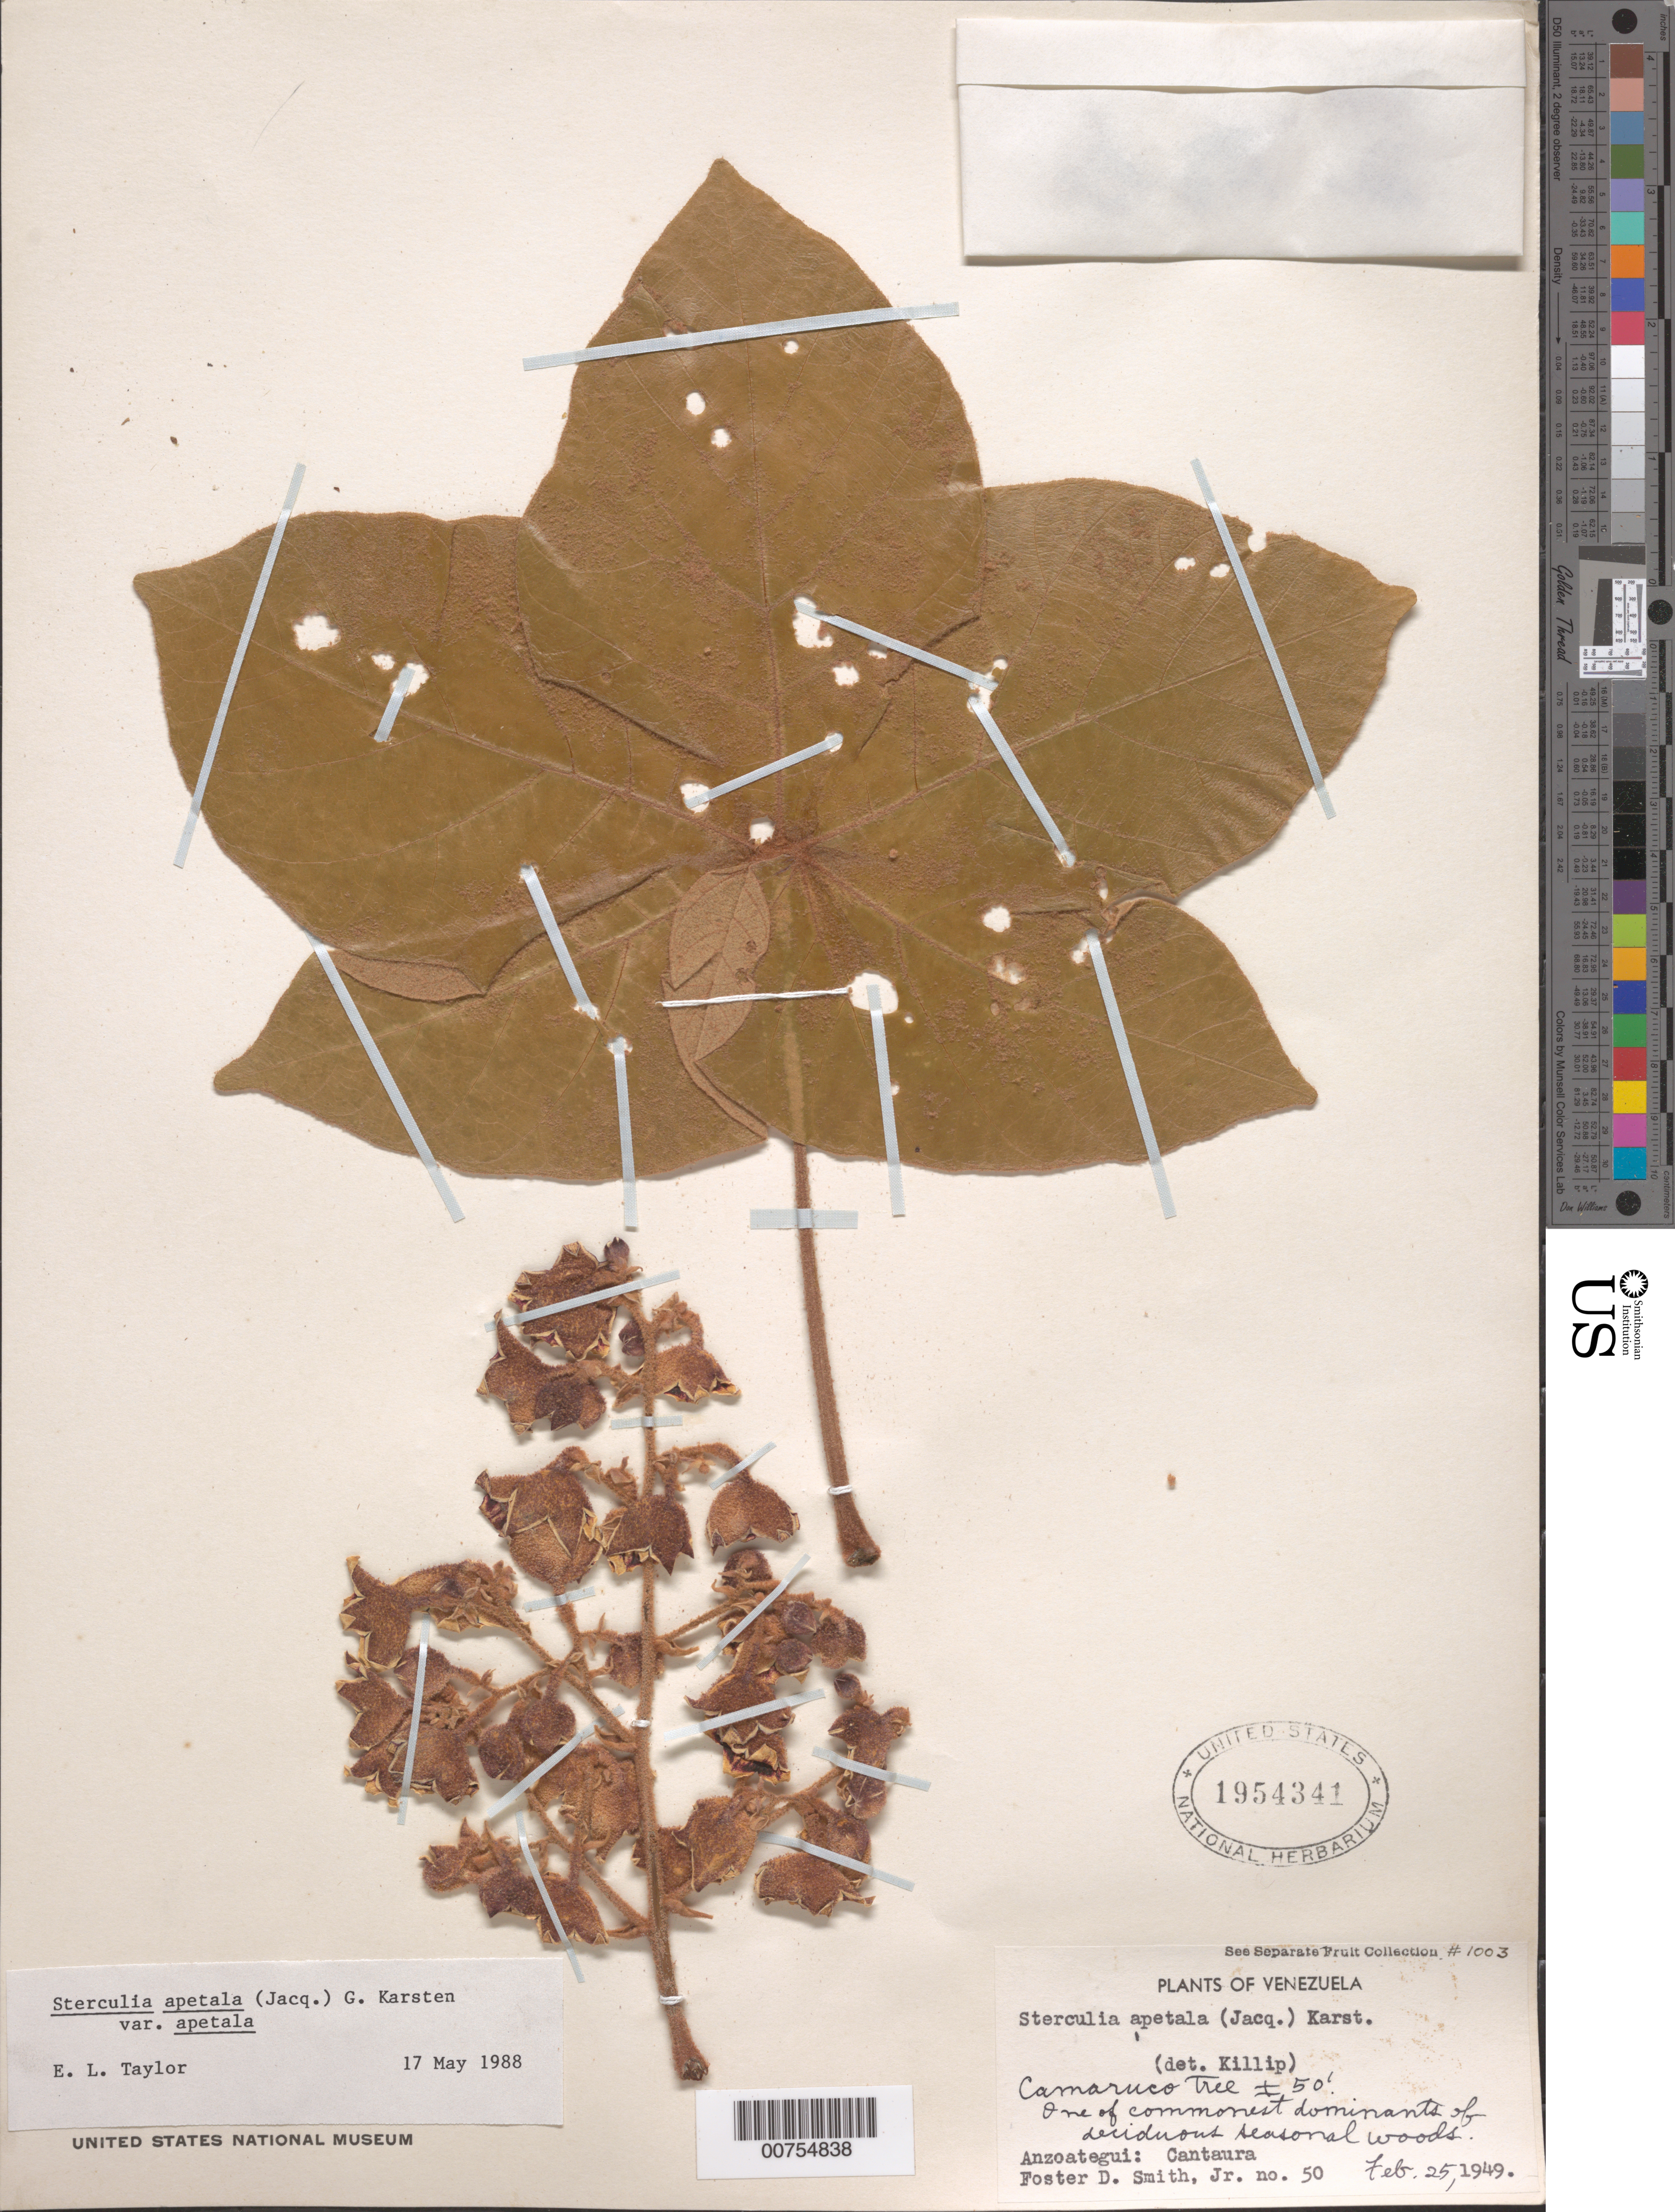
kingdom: Plantae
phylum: Tracheophyta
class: Magnoliopsida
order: Malvales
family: Malvaceae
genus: Sterculia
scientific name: Sterculia apetala var. apetala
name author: (Jacq.) H. Karst.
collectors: F. Smith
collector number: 50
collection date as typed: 25 Feb 1949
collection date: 1949-02-25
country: Venezuela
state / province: Anzoategui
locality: Cantaura.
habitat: Deciduous seasonal woods.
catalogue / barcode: US 1954341